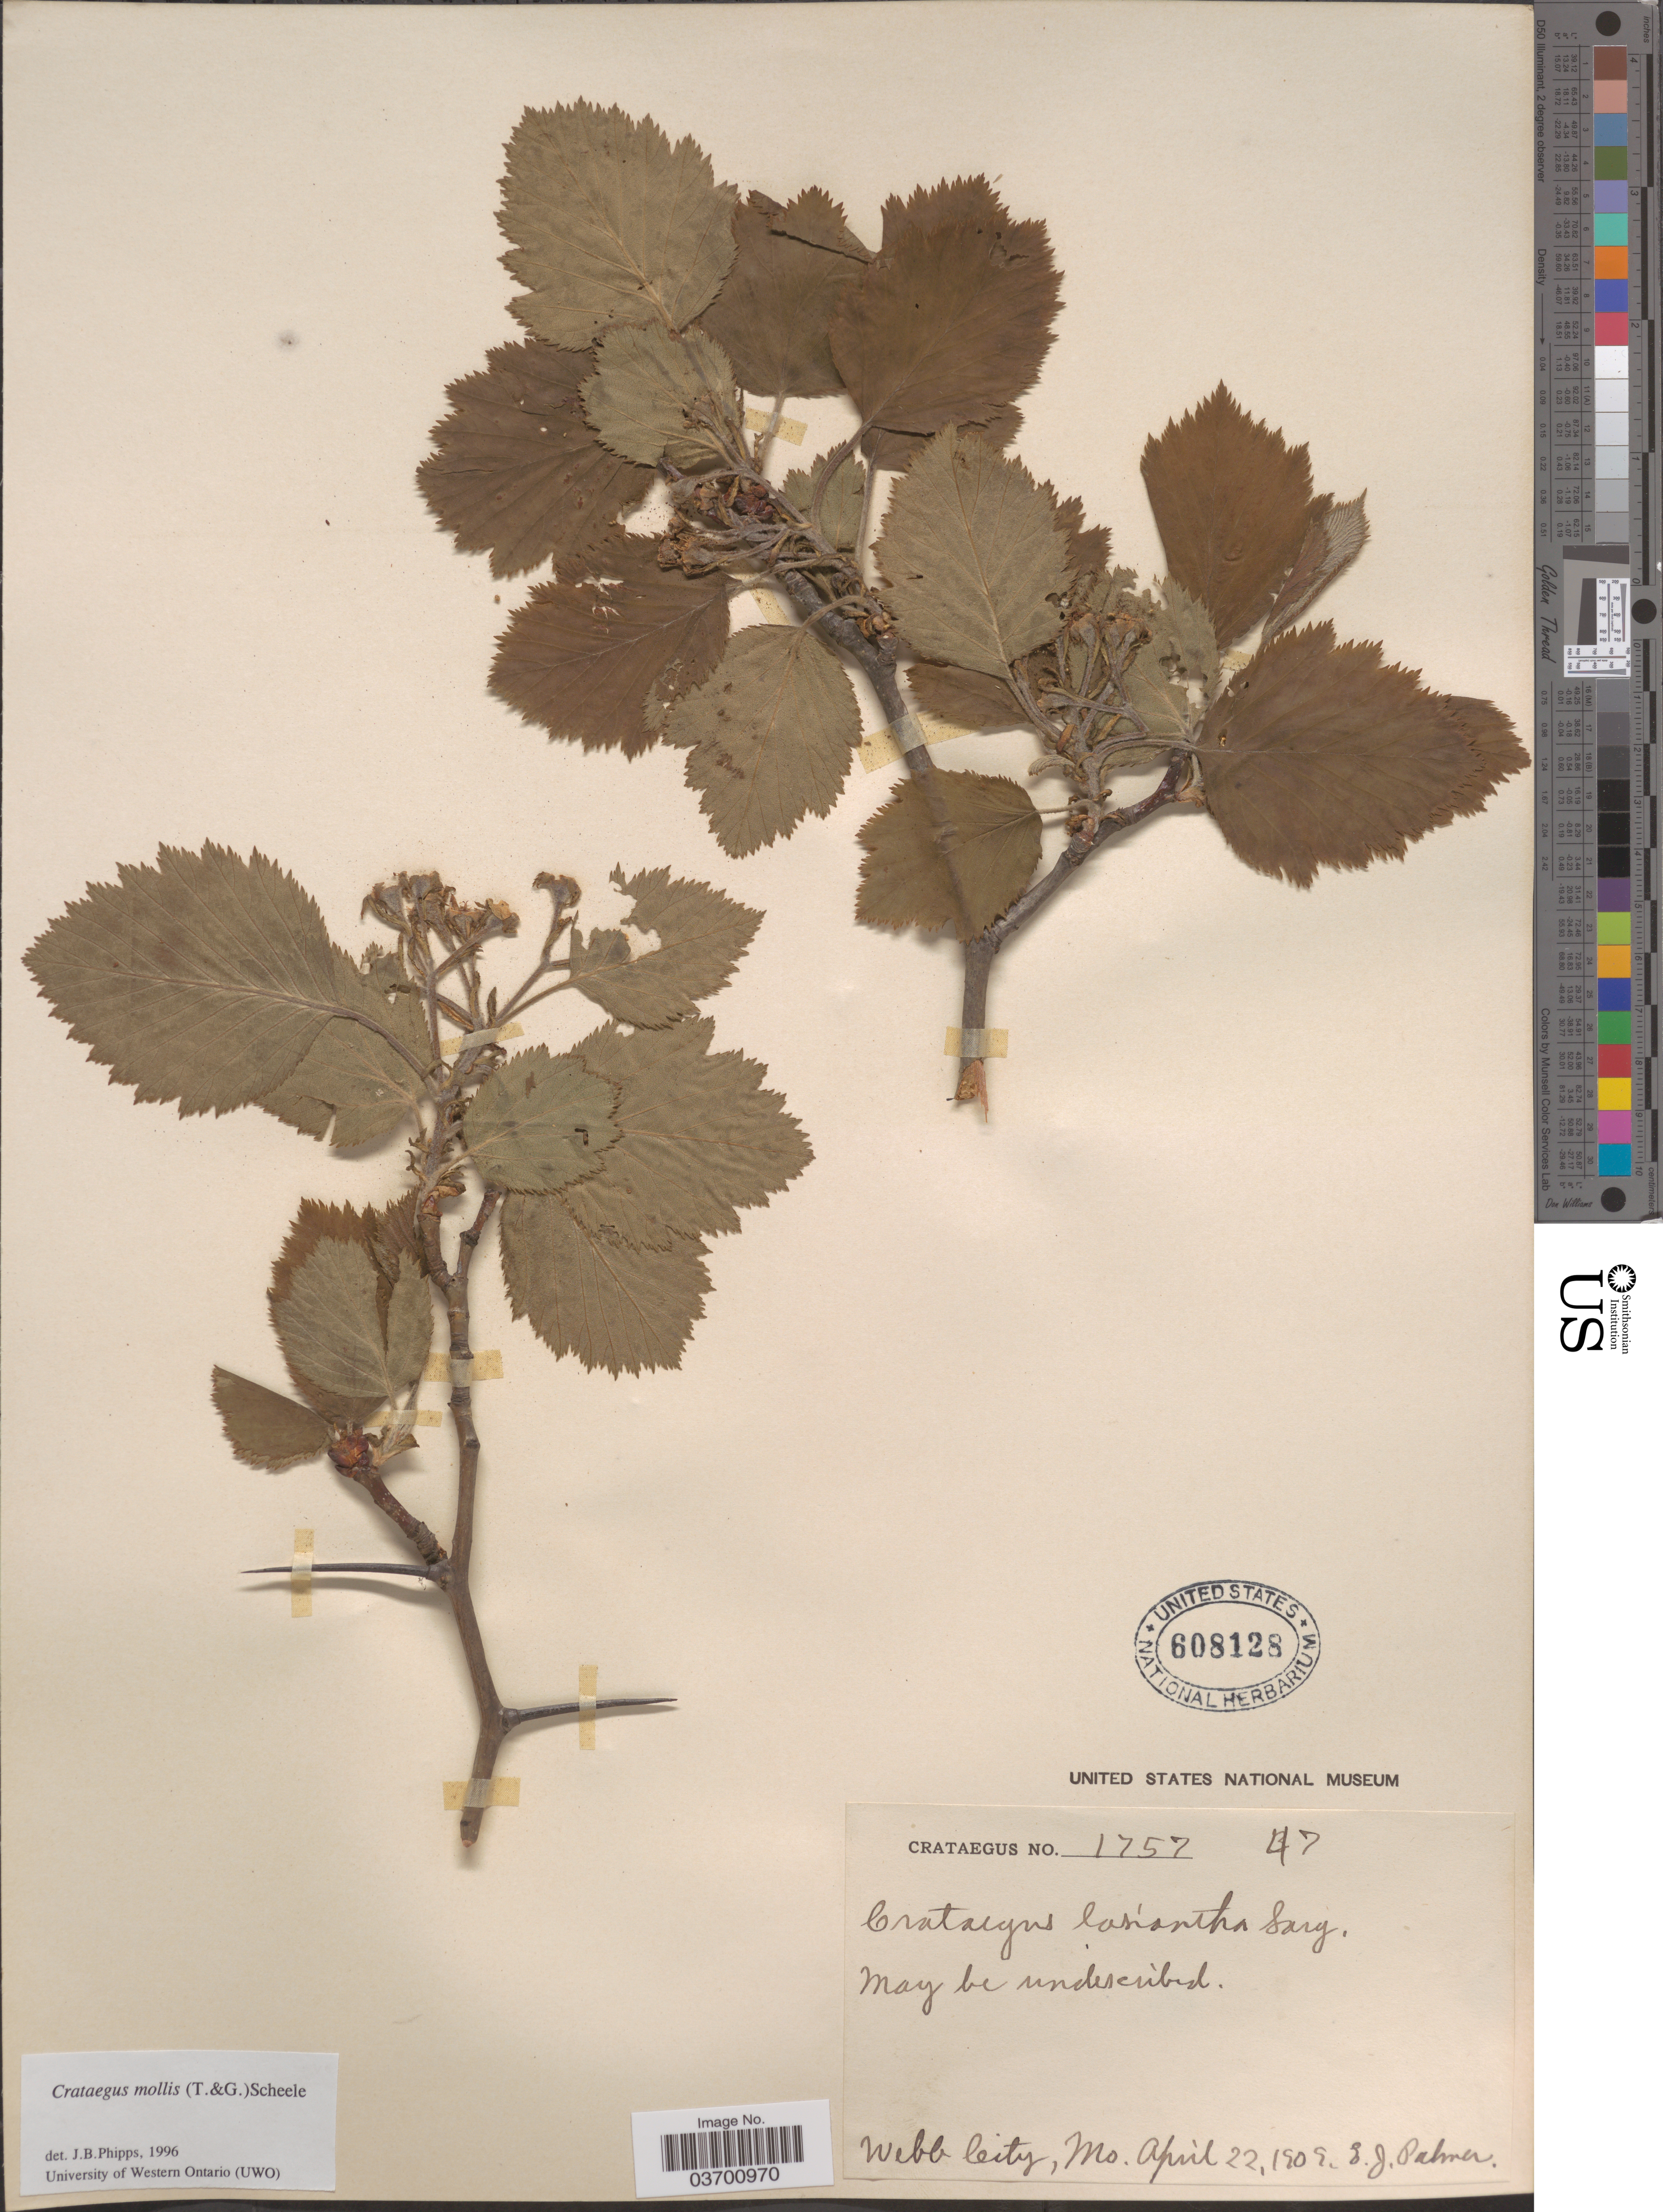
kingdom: Plantae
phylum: Tracheophyta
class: Magnoliopsida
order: Rosales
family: Rosaceae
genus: Crataegus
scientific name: Crataegus mollis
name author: (Torr. & A. Gray) Scheele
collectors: E. J. Palmer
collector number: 1757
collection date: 1909-04-22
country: United States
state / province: Missouri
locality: Webb City.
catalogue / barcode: US 608128